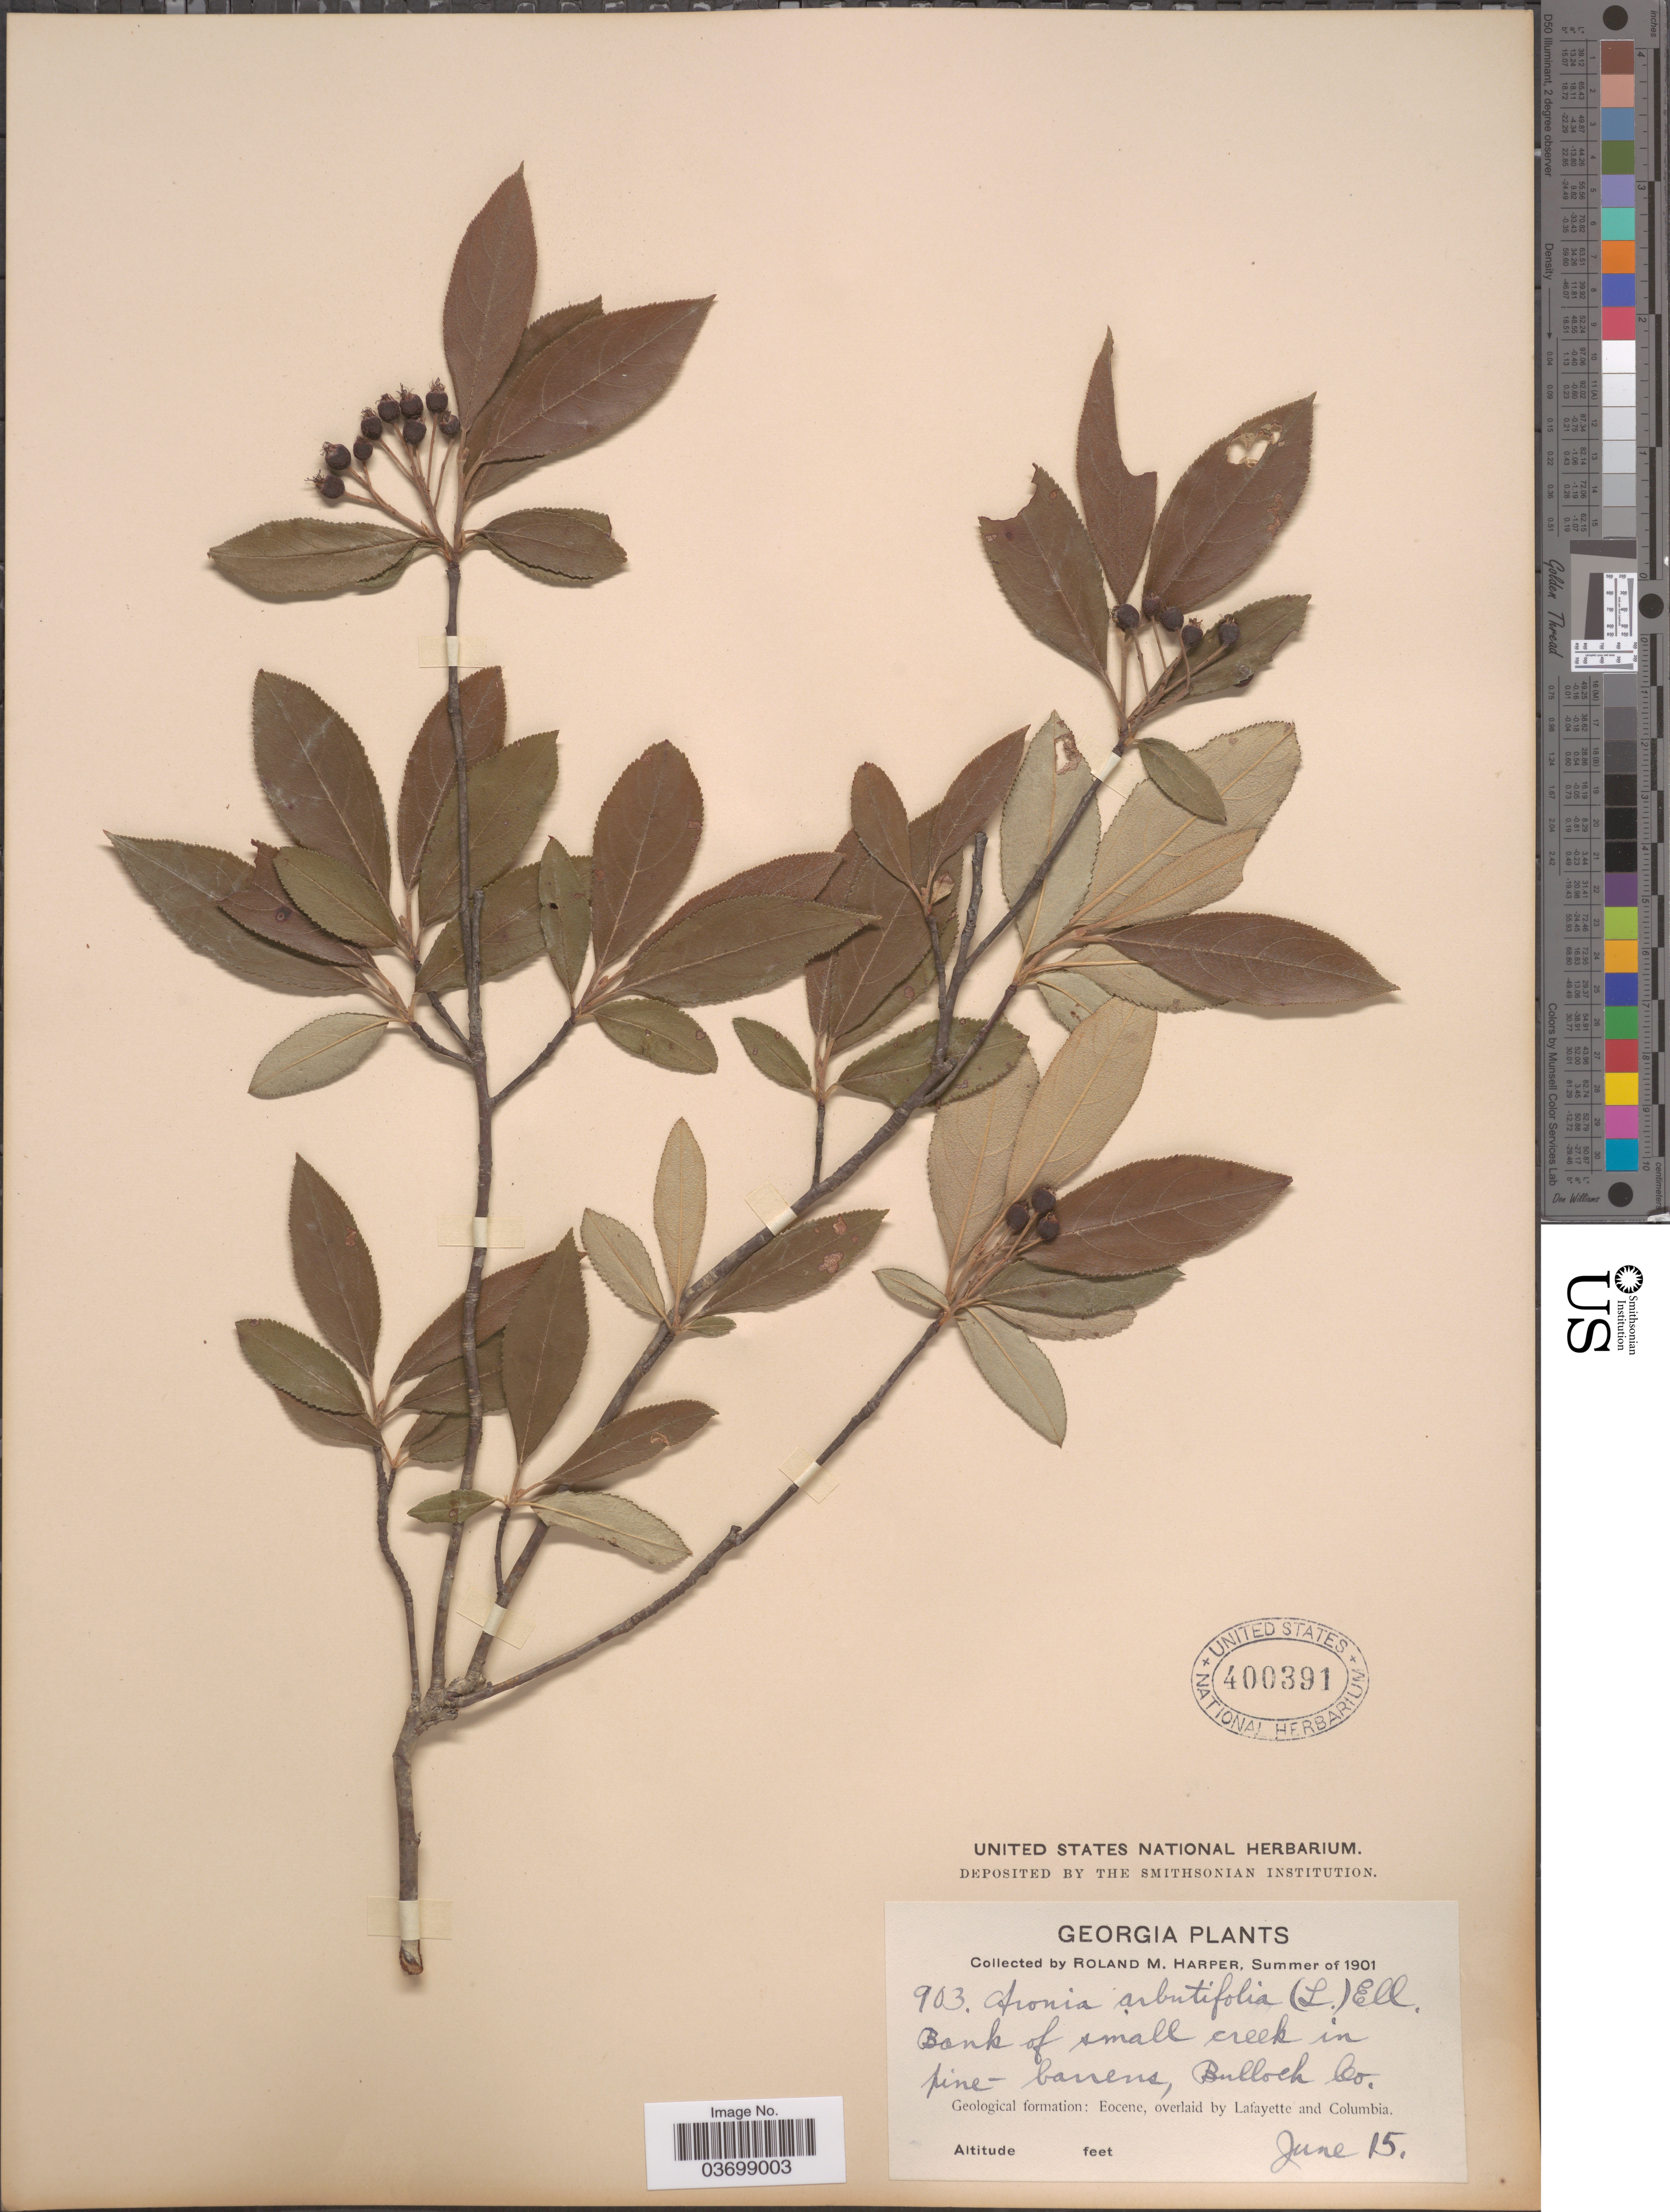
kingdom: Plantae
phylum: Tracheophyta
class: Magnoliopsida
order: Rosales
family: Rosaceae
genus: Aronia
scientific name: Aronia arbutifolia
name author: (L.) Pers.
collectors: R. M. Harper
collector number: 903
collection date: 1901-06-15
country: United States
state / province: Georgia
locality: Bank of small creek on pine-barrens, Bullock Co. Geological formation: Eocene, overlaid by Lafayette and Columbia.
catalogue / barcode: US 400391